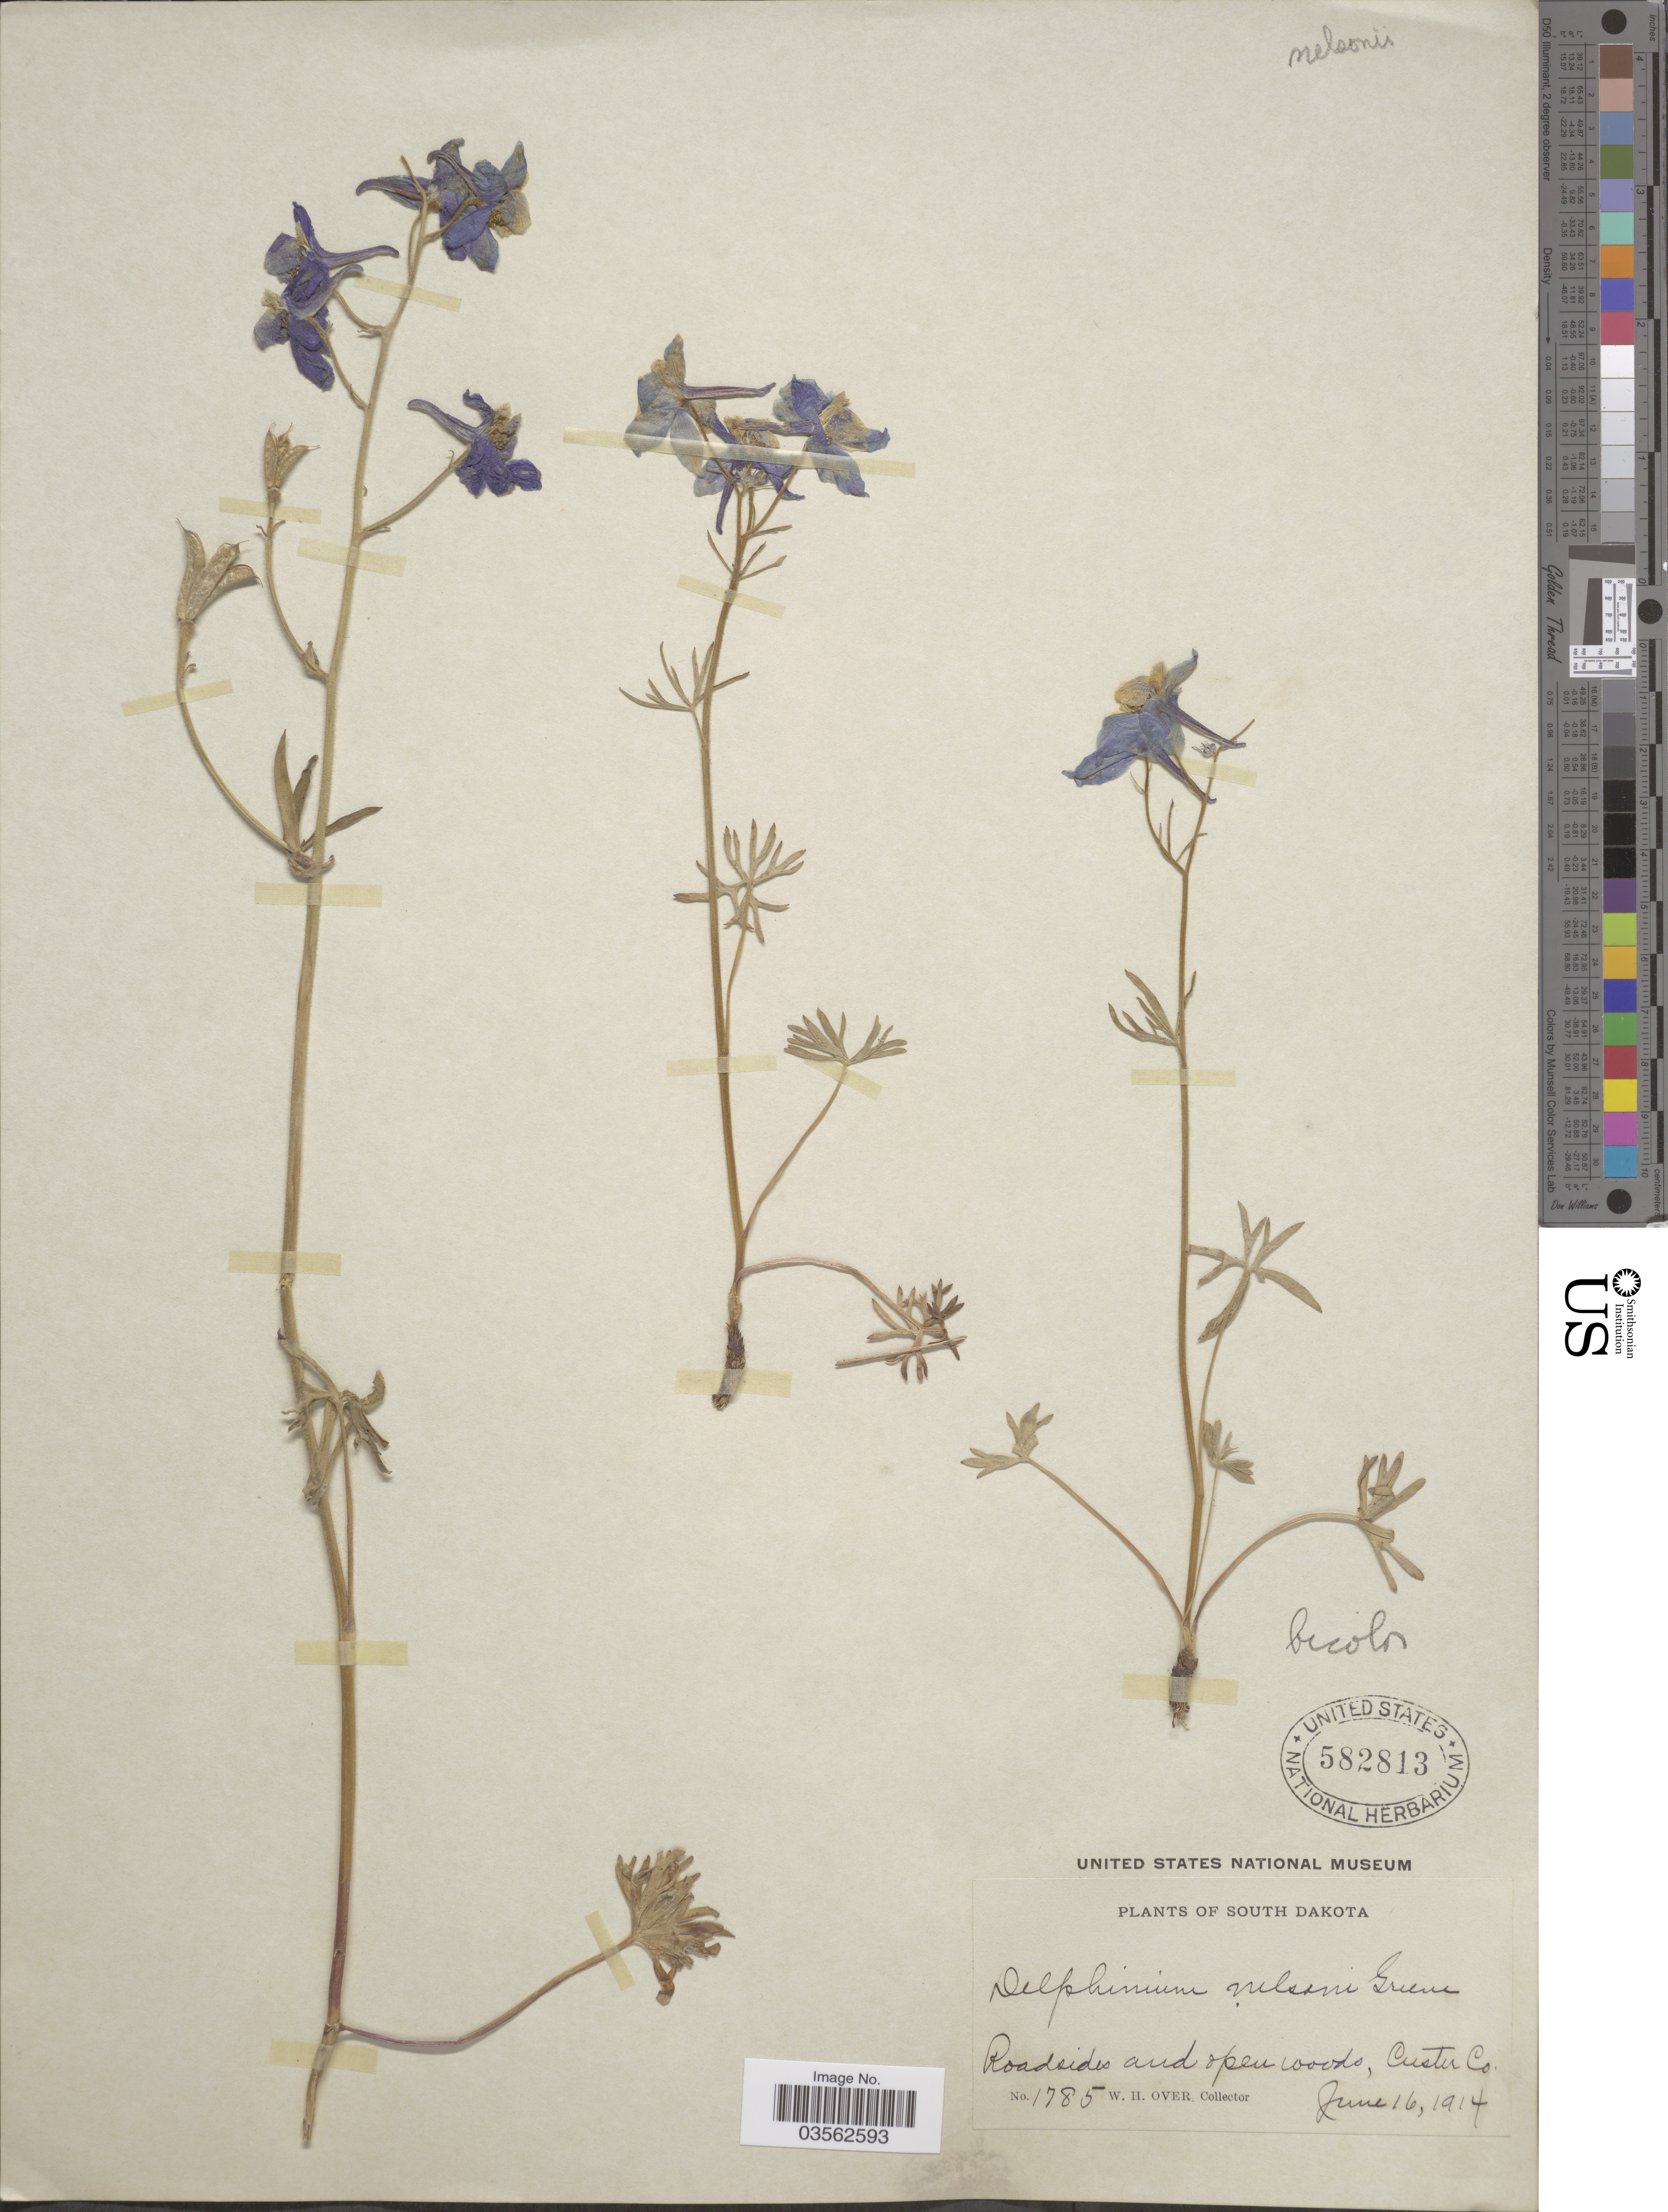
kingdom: Plantae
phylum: Tracheophyta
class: Magnoliopsida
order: Ranunculales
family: Ranunculaceae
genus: Delphinium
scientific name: Delphinium bicolor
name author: Nutt.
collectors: W. Over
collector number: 1785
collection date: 1914-06-16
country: United States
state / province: South Dakota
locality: Roadsides and open woods, Custer Co.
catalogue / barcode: US 582813